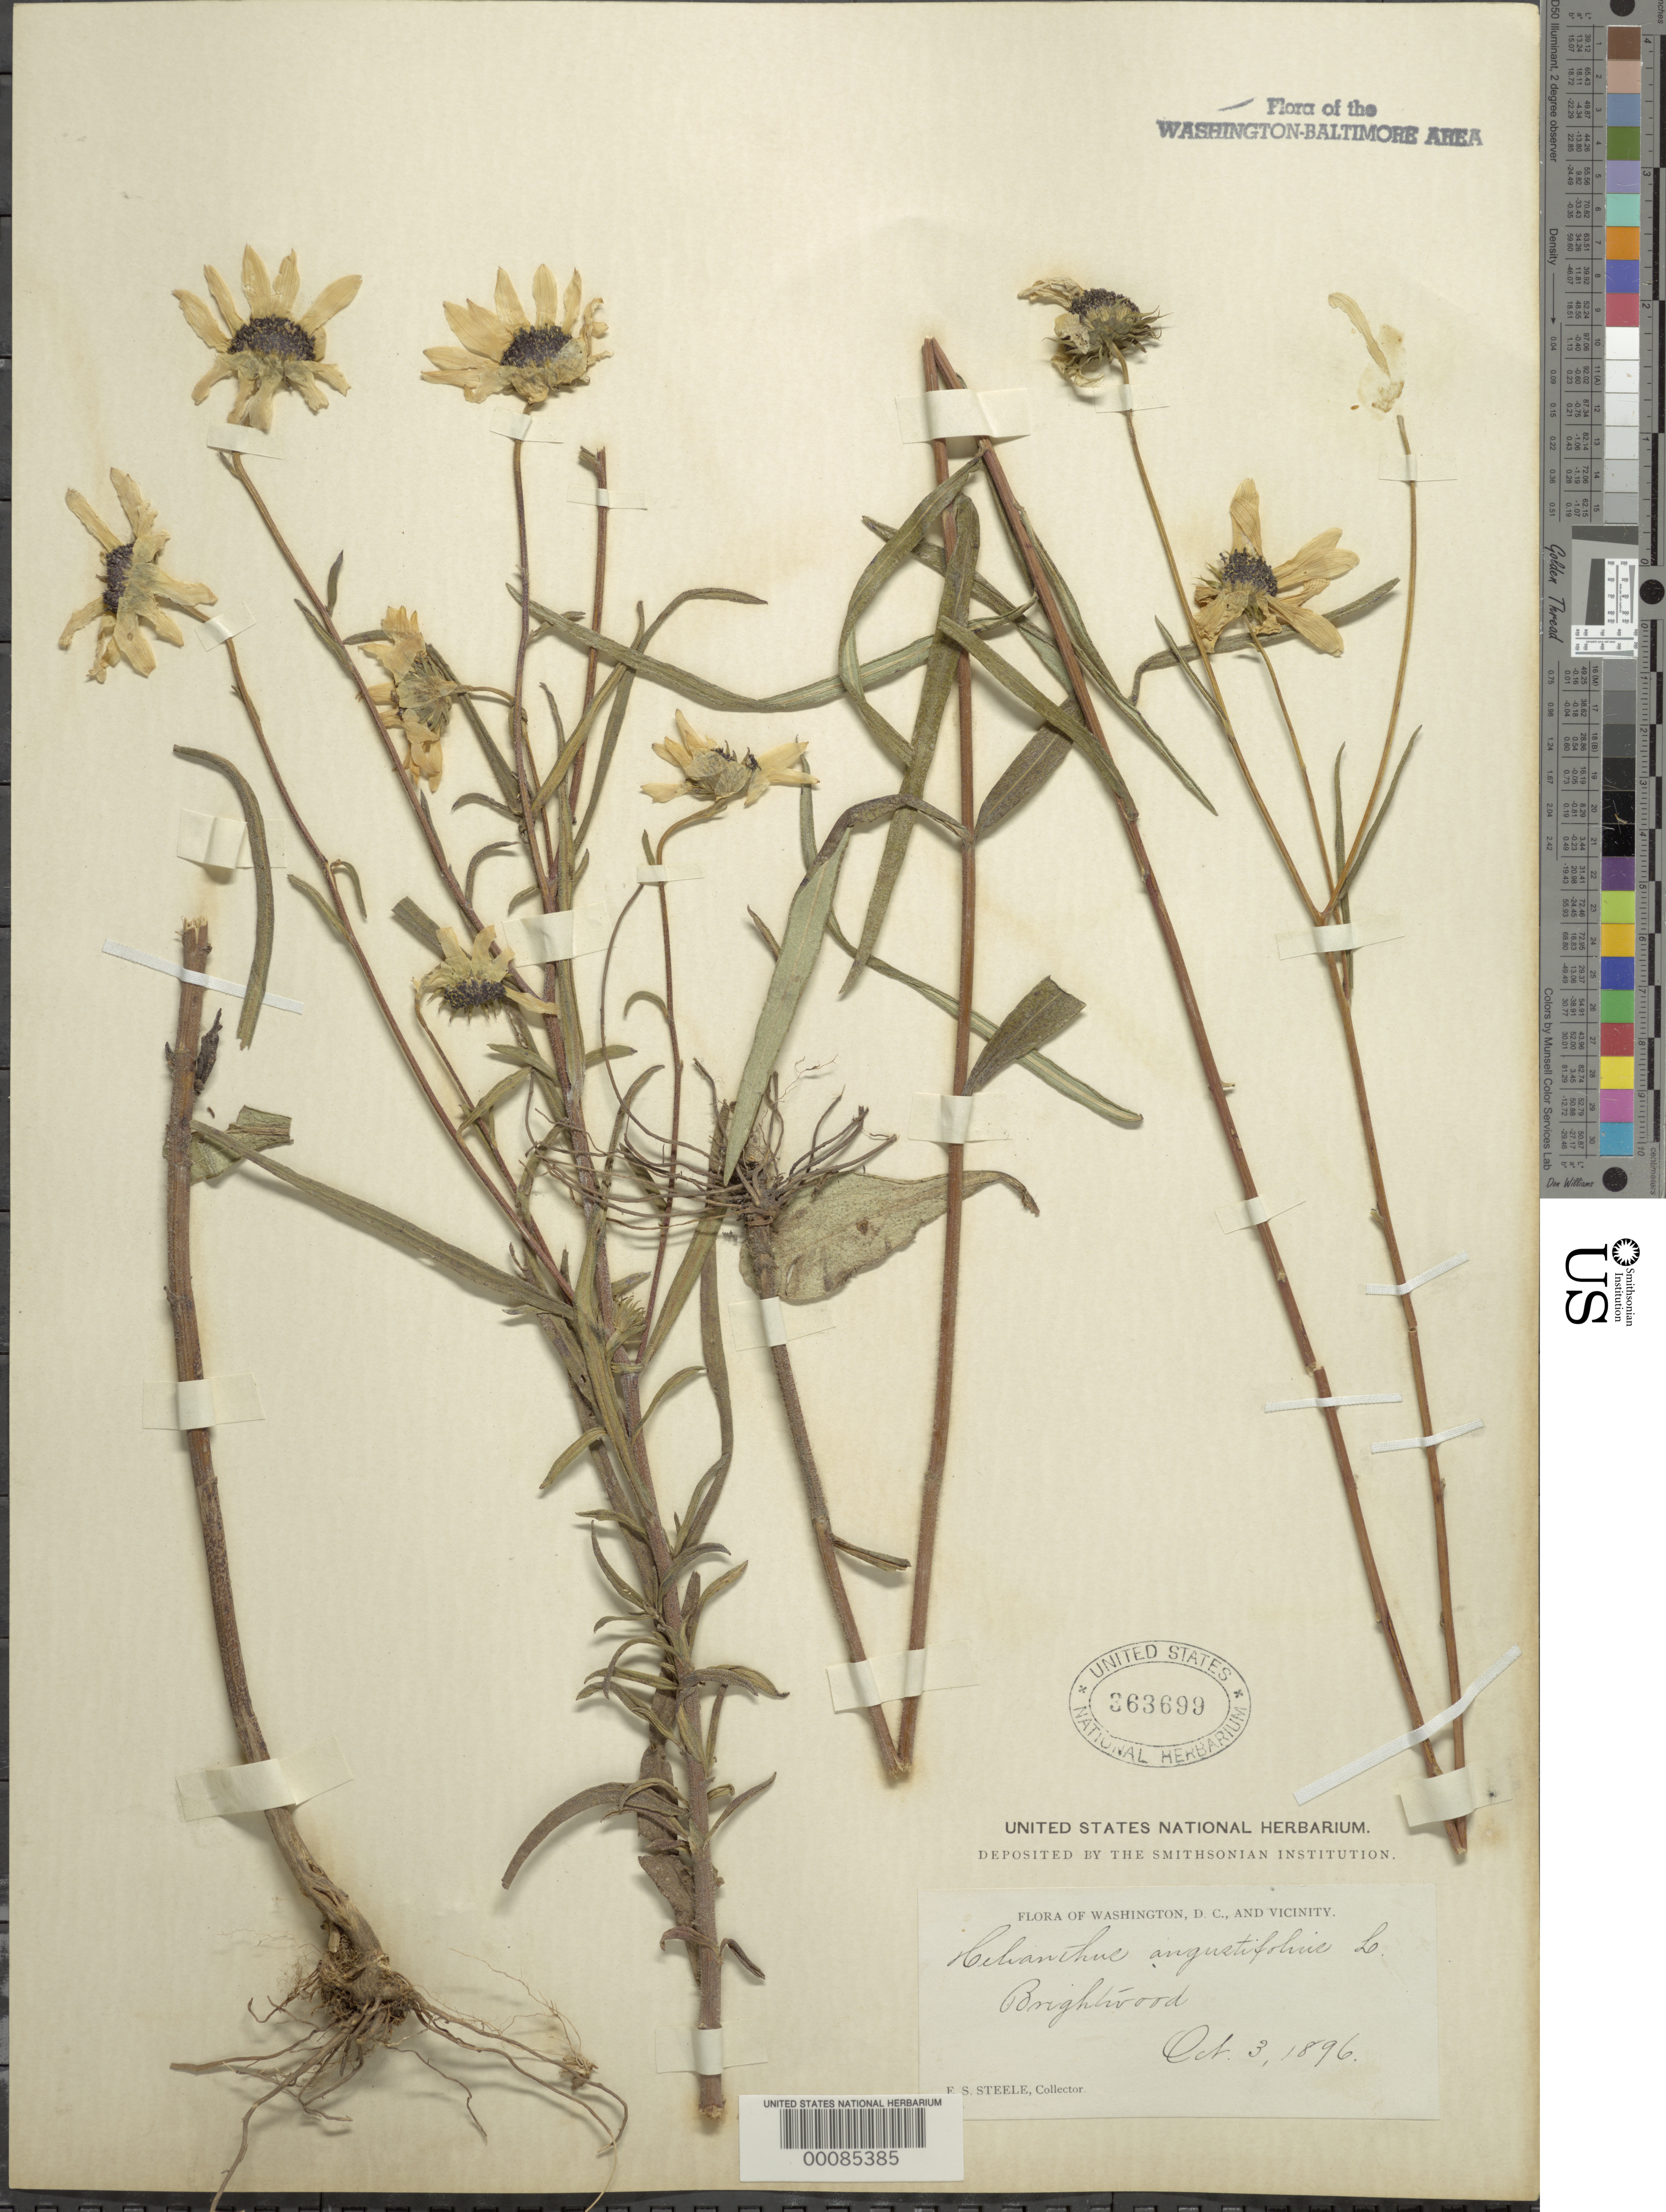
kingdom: Plantae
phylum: Tracheophyta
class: Magnoliopsida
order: Asterales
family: Asteraceae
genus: Helianthus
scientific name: Helianthus angustifolius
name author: L.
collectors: E. Steele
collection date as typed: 03 Oct 1896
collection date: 1896-10-03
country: United States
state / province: District of Columbia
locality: Brightwood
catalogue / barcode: US 363699